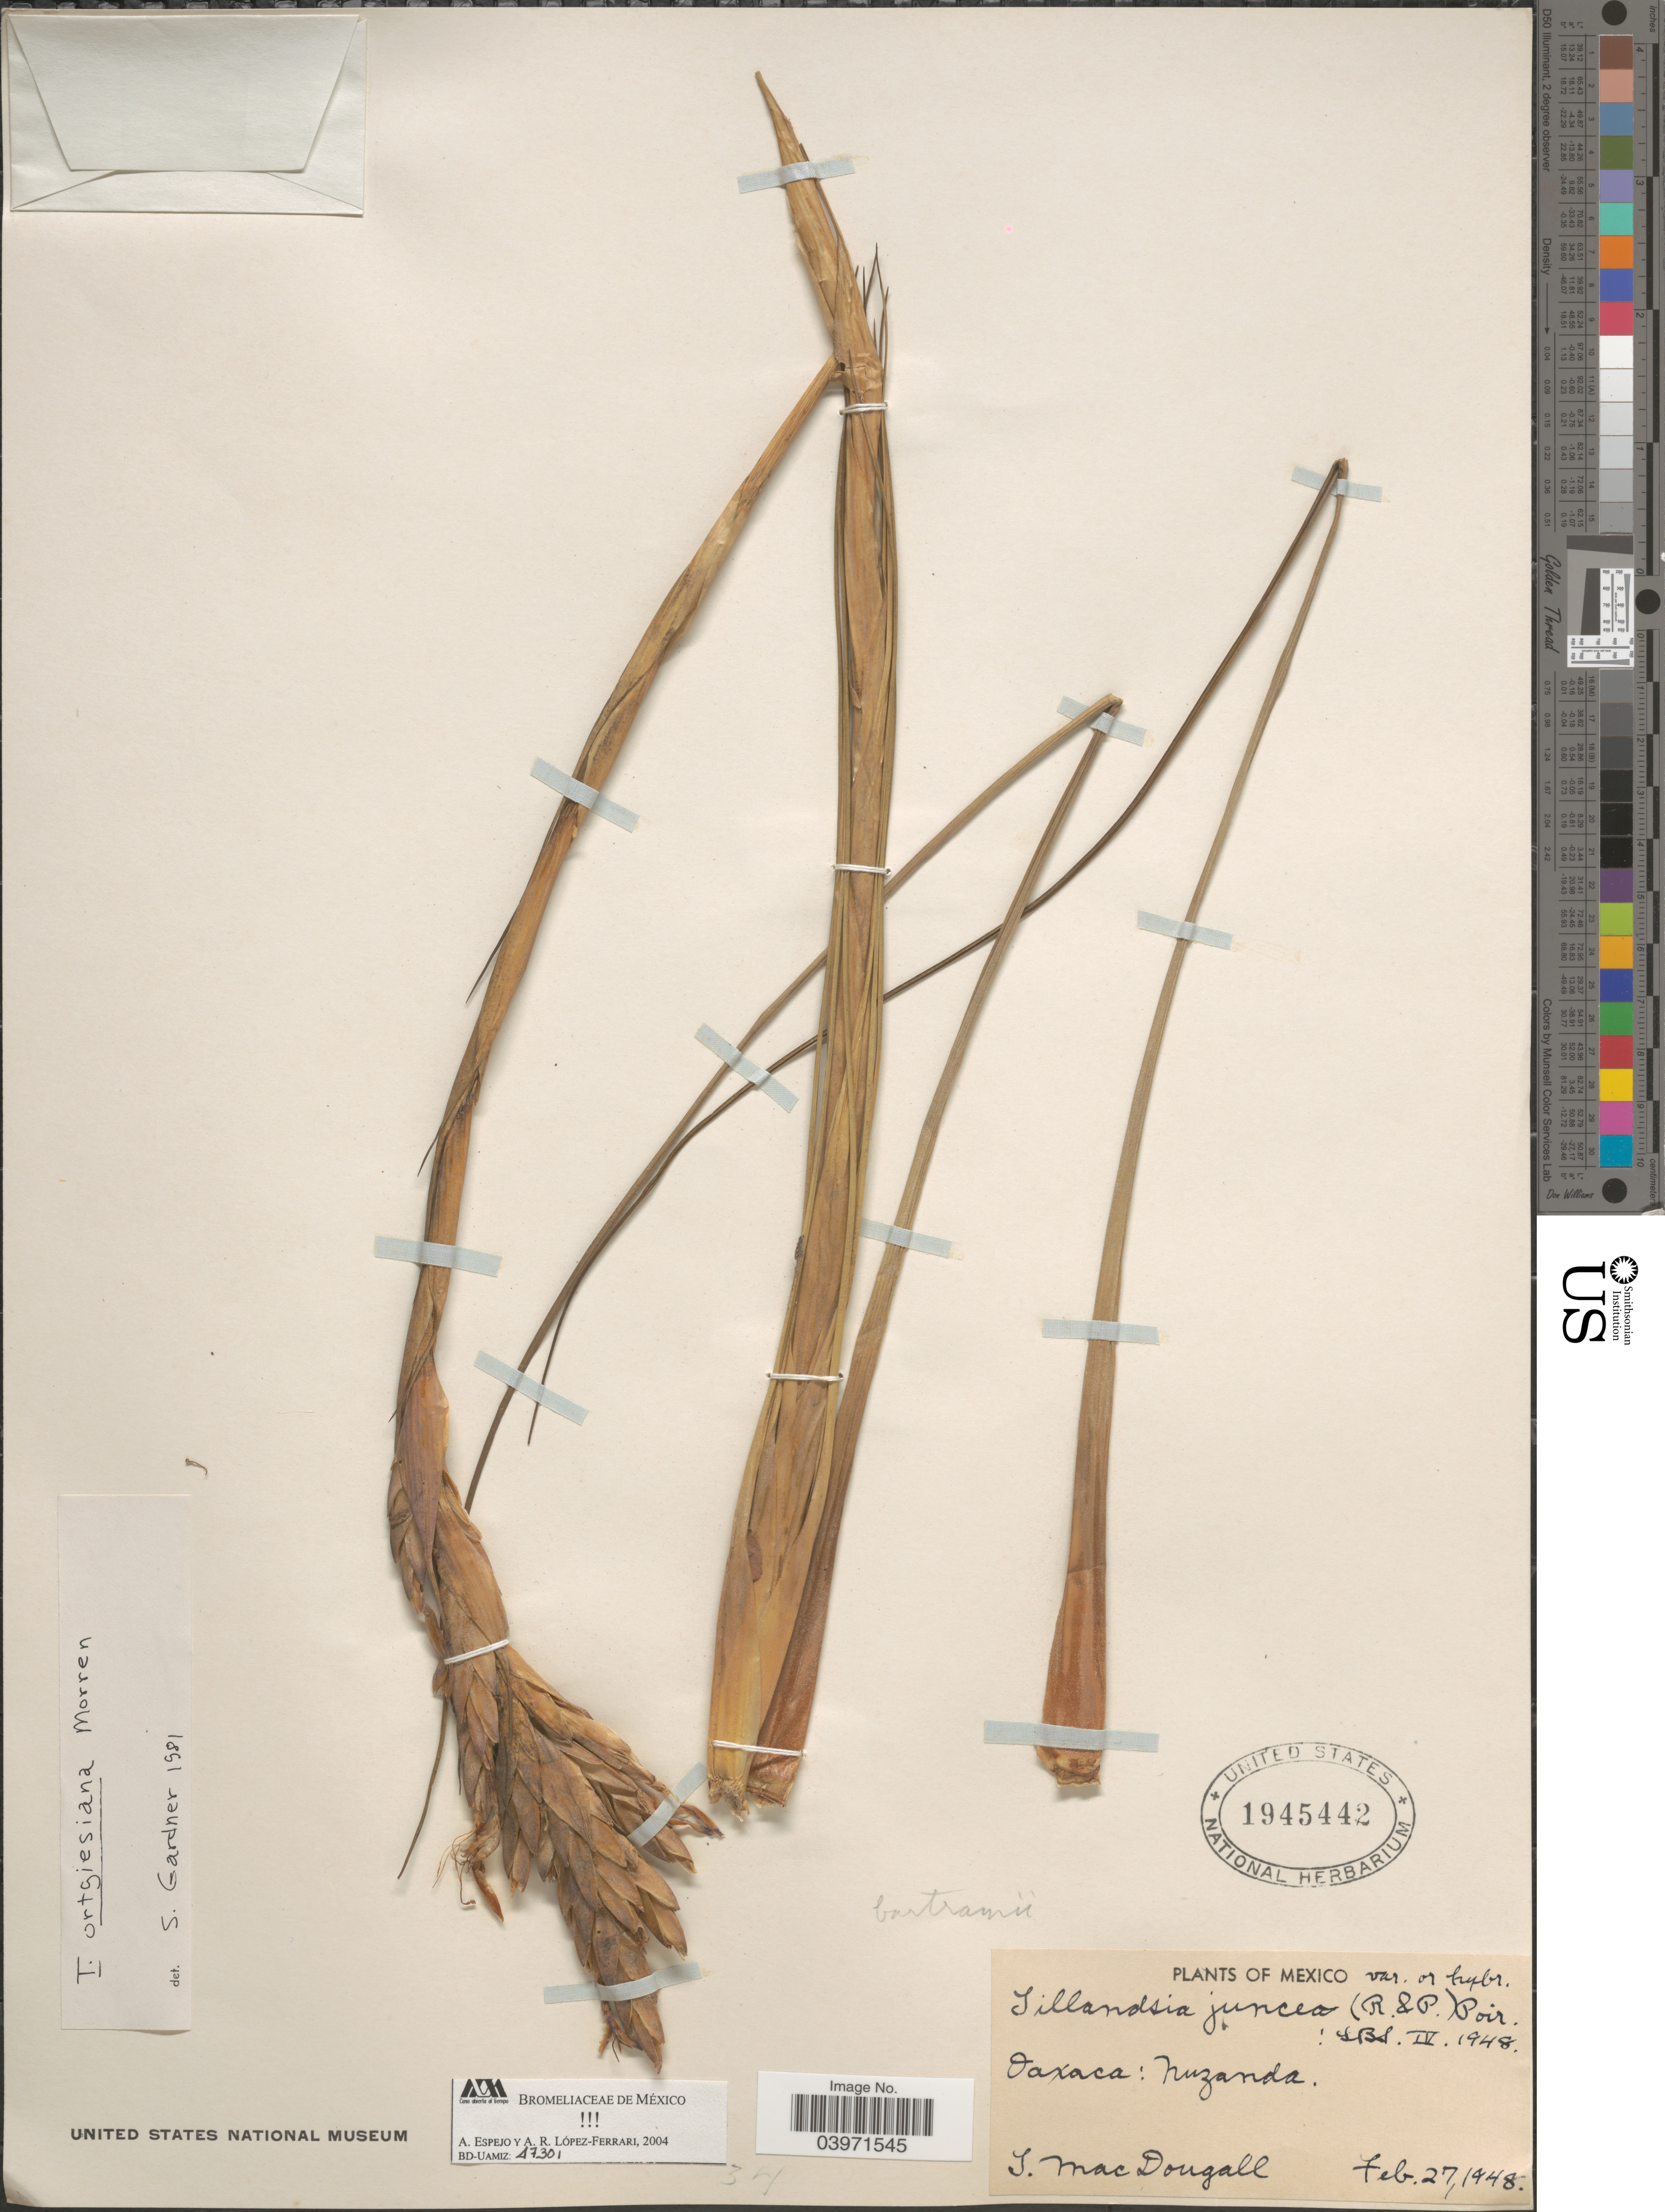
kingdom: Plantae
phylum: Tracheophyta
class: Liliopsida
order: Poales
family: Bromeliaceae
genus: Tillandsia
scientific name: Tillandsia ortgiesiana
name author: É. Morren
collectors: T. B. MacDougall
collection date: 1948-02-27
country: Mexico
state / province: Oaxaca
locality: Nuzanda.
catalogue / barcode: US 1945442